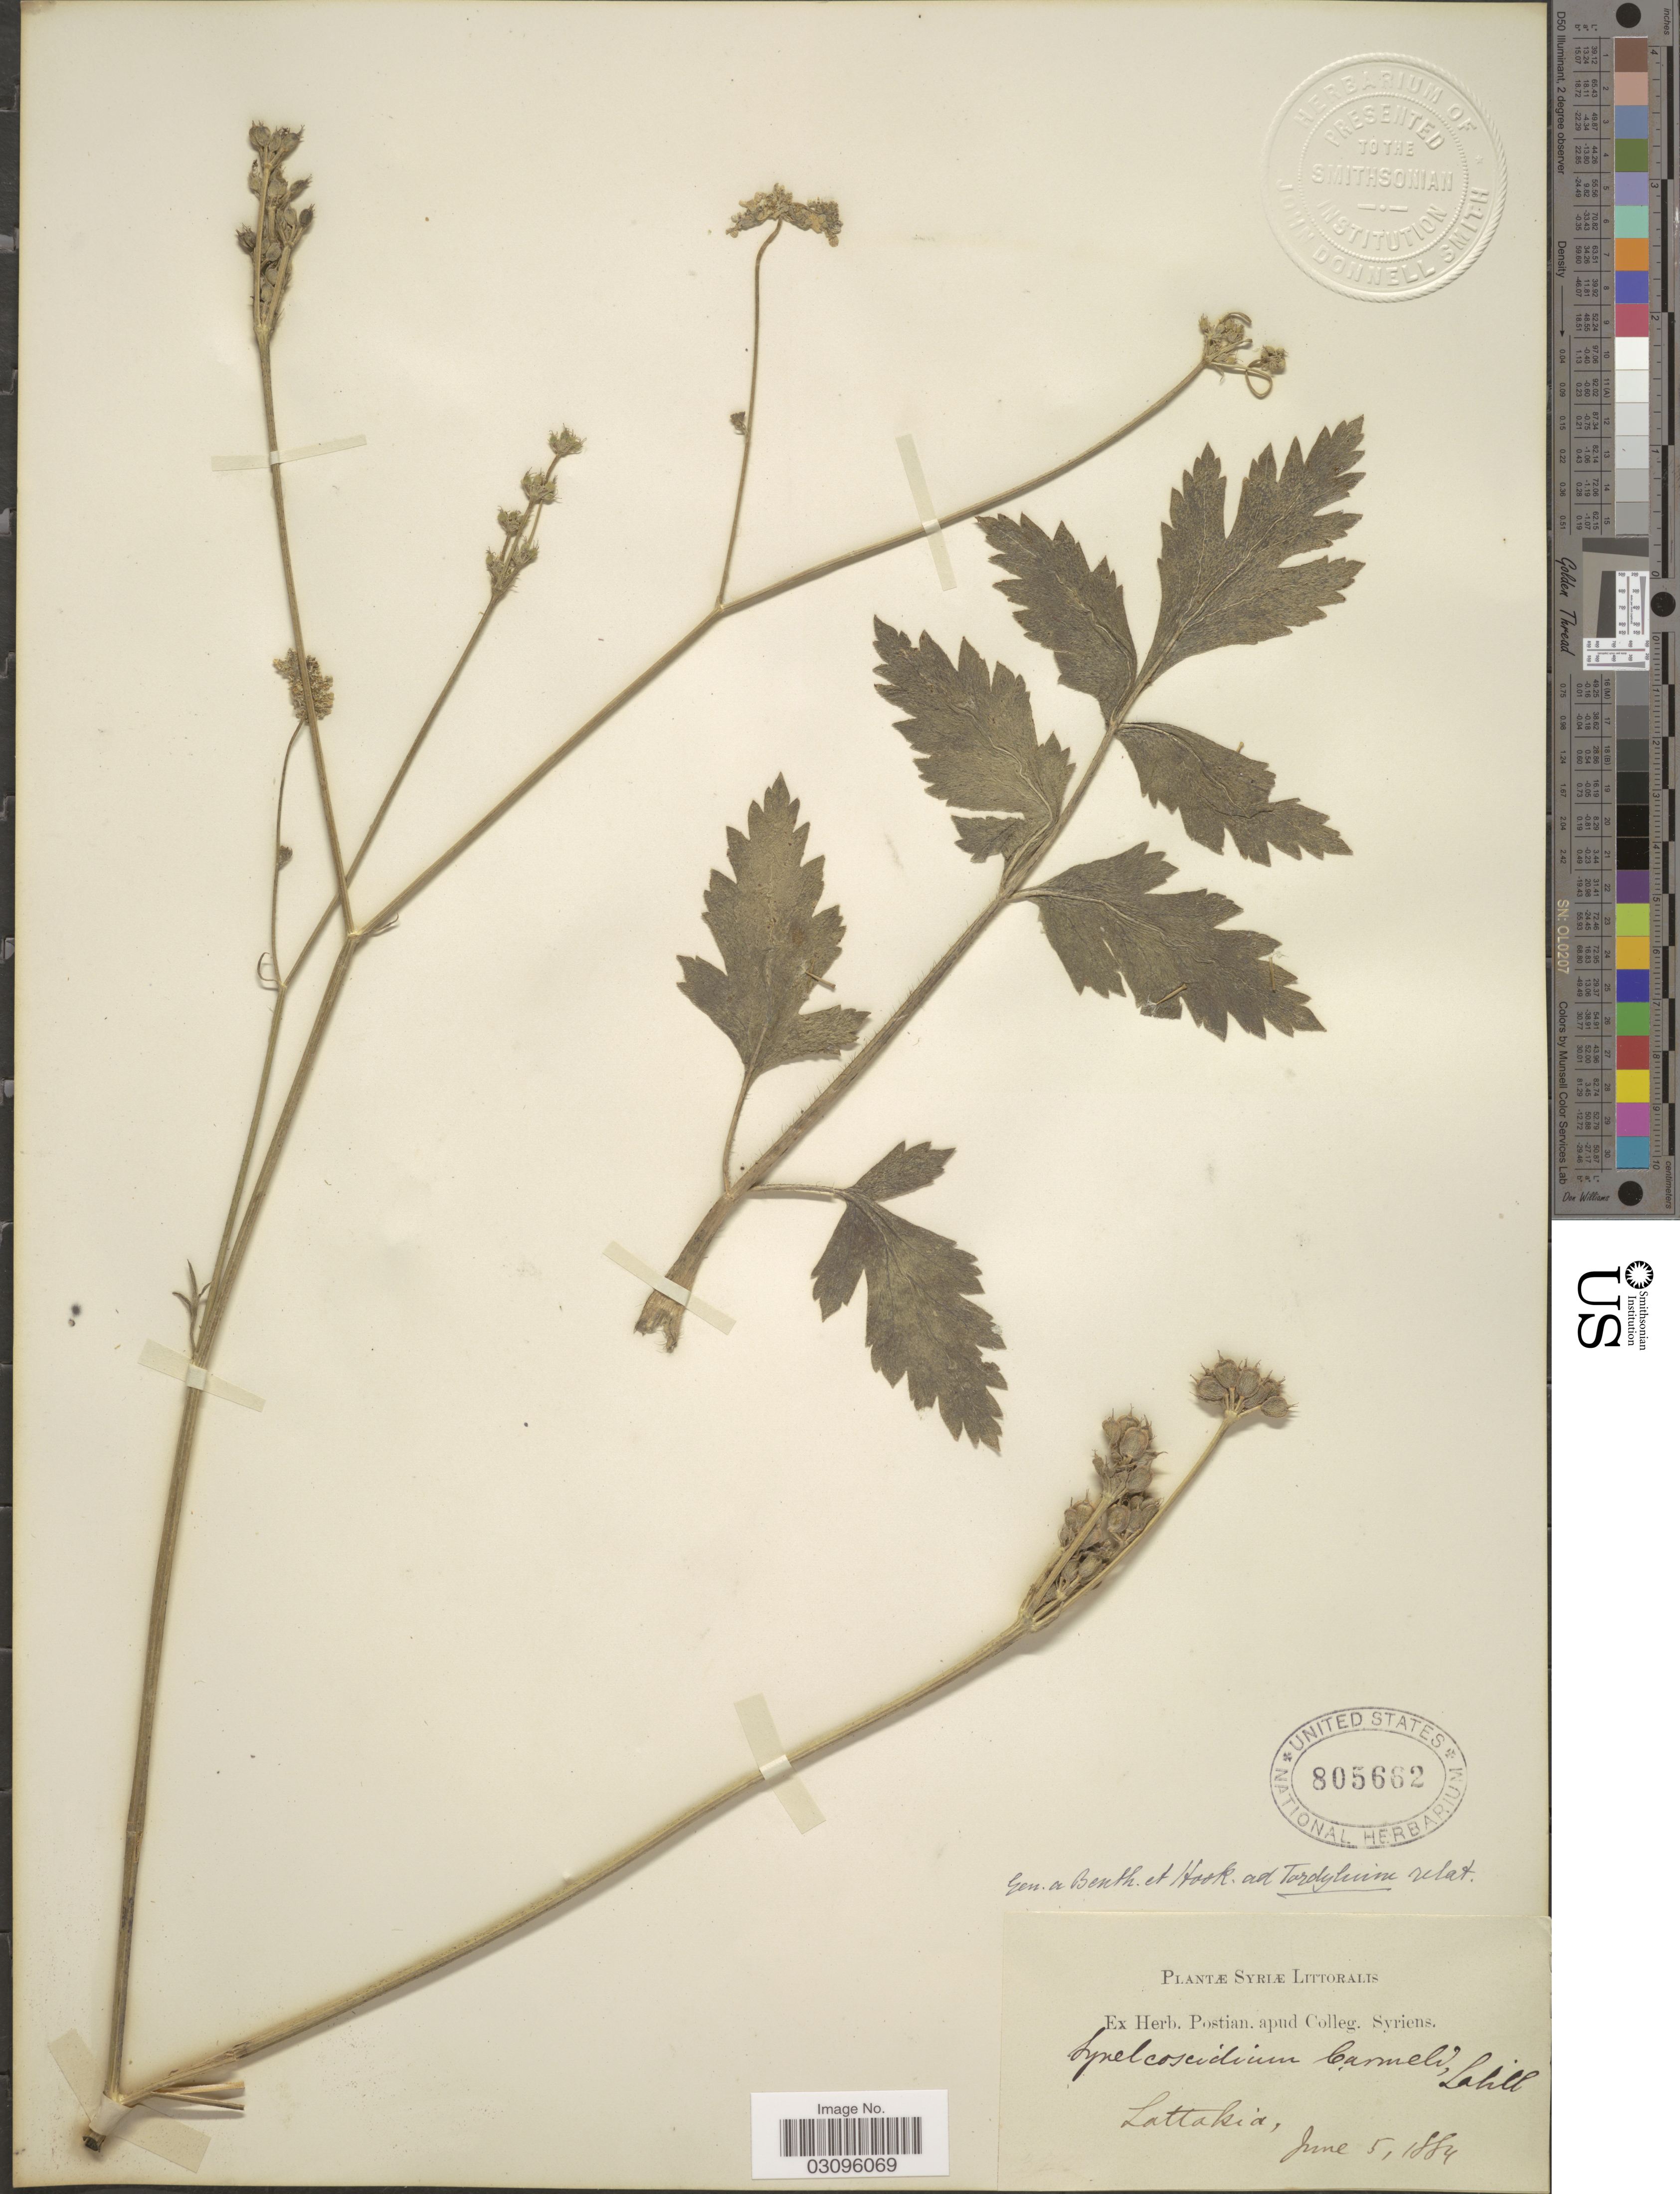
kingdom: Plantae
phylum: Tracheophyta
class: Magnoliopsida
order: Apiales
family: Apiaceae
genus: Tordylium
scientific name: Tordylium carmeli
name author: (Labill.) Al-Eisawi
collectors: ex herb. Postian. apud Colleg. Syriens. Protest. USE "Fannie P. A. Shepard" (10308853) AS PRIMARY COLLECTOR INSTEAD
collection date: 1884-06-05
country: Syria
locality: Syriæ Littoralis. Lattakia.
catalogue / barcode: US 805662